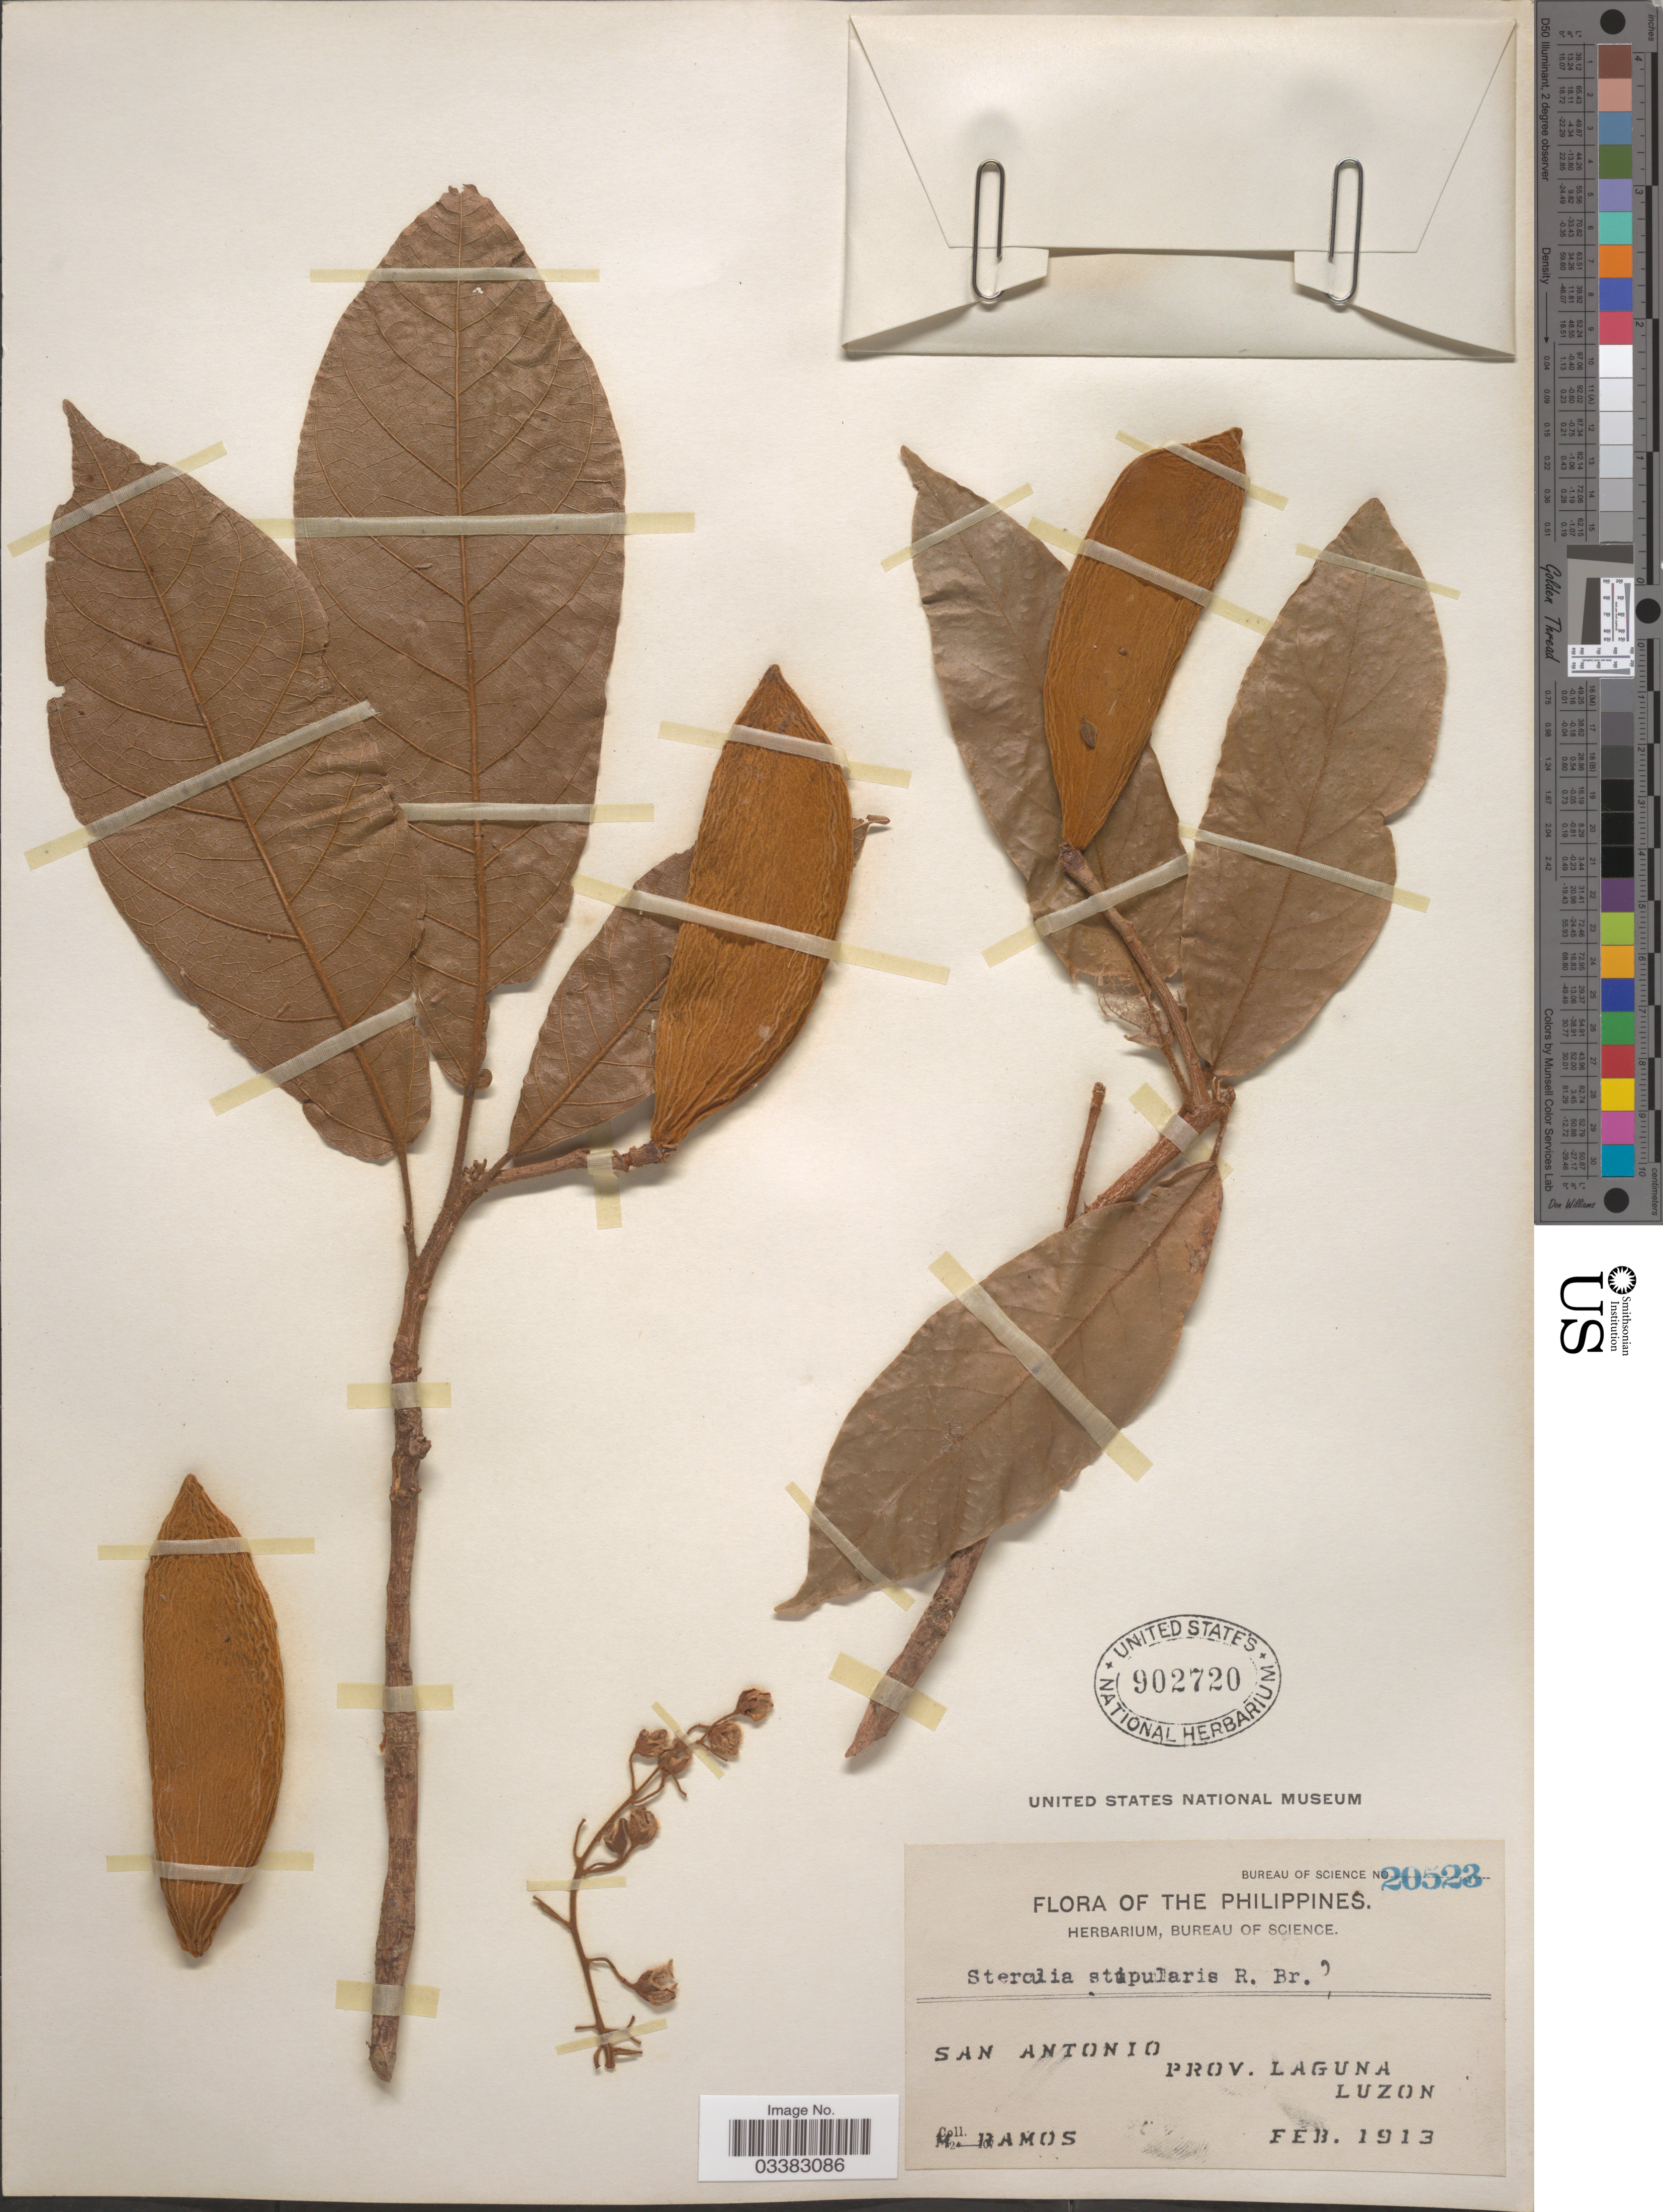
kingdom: Plantae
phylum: Tracheophyta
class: Magnoliopsida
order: Malvales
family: Malvaceae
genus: Sterculia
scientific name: Sterculia stipularis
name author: R. Br.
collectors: M. Ramos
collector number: Bureau of Science 20523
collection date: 1913-02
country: Philippines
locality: San Antonio, Prov. Laguna, Luzon.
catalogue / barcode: US 902720